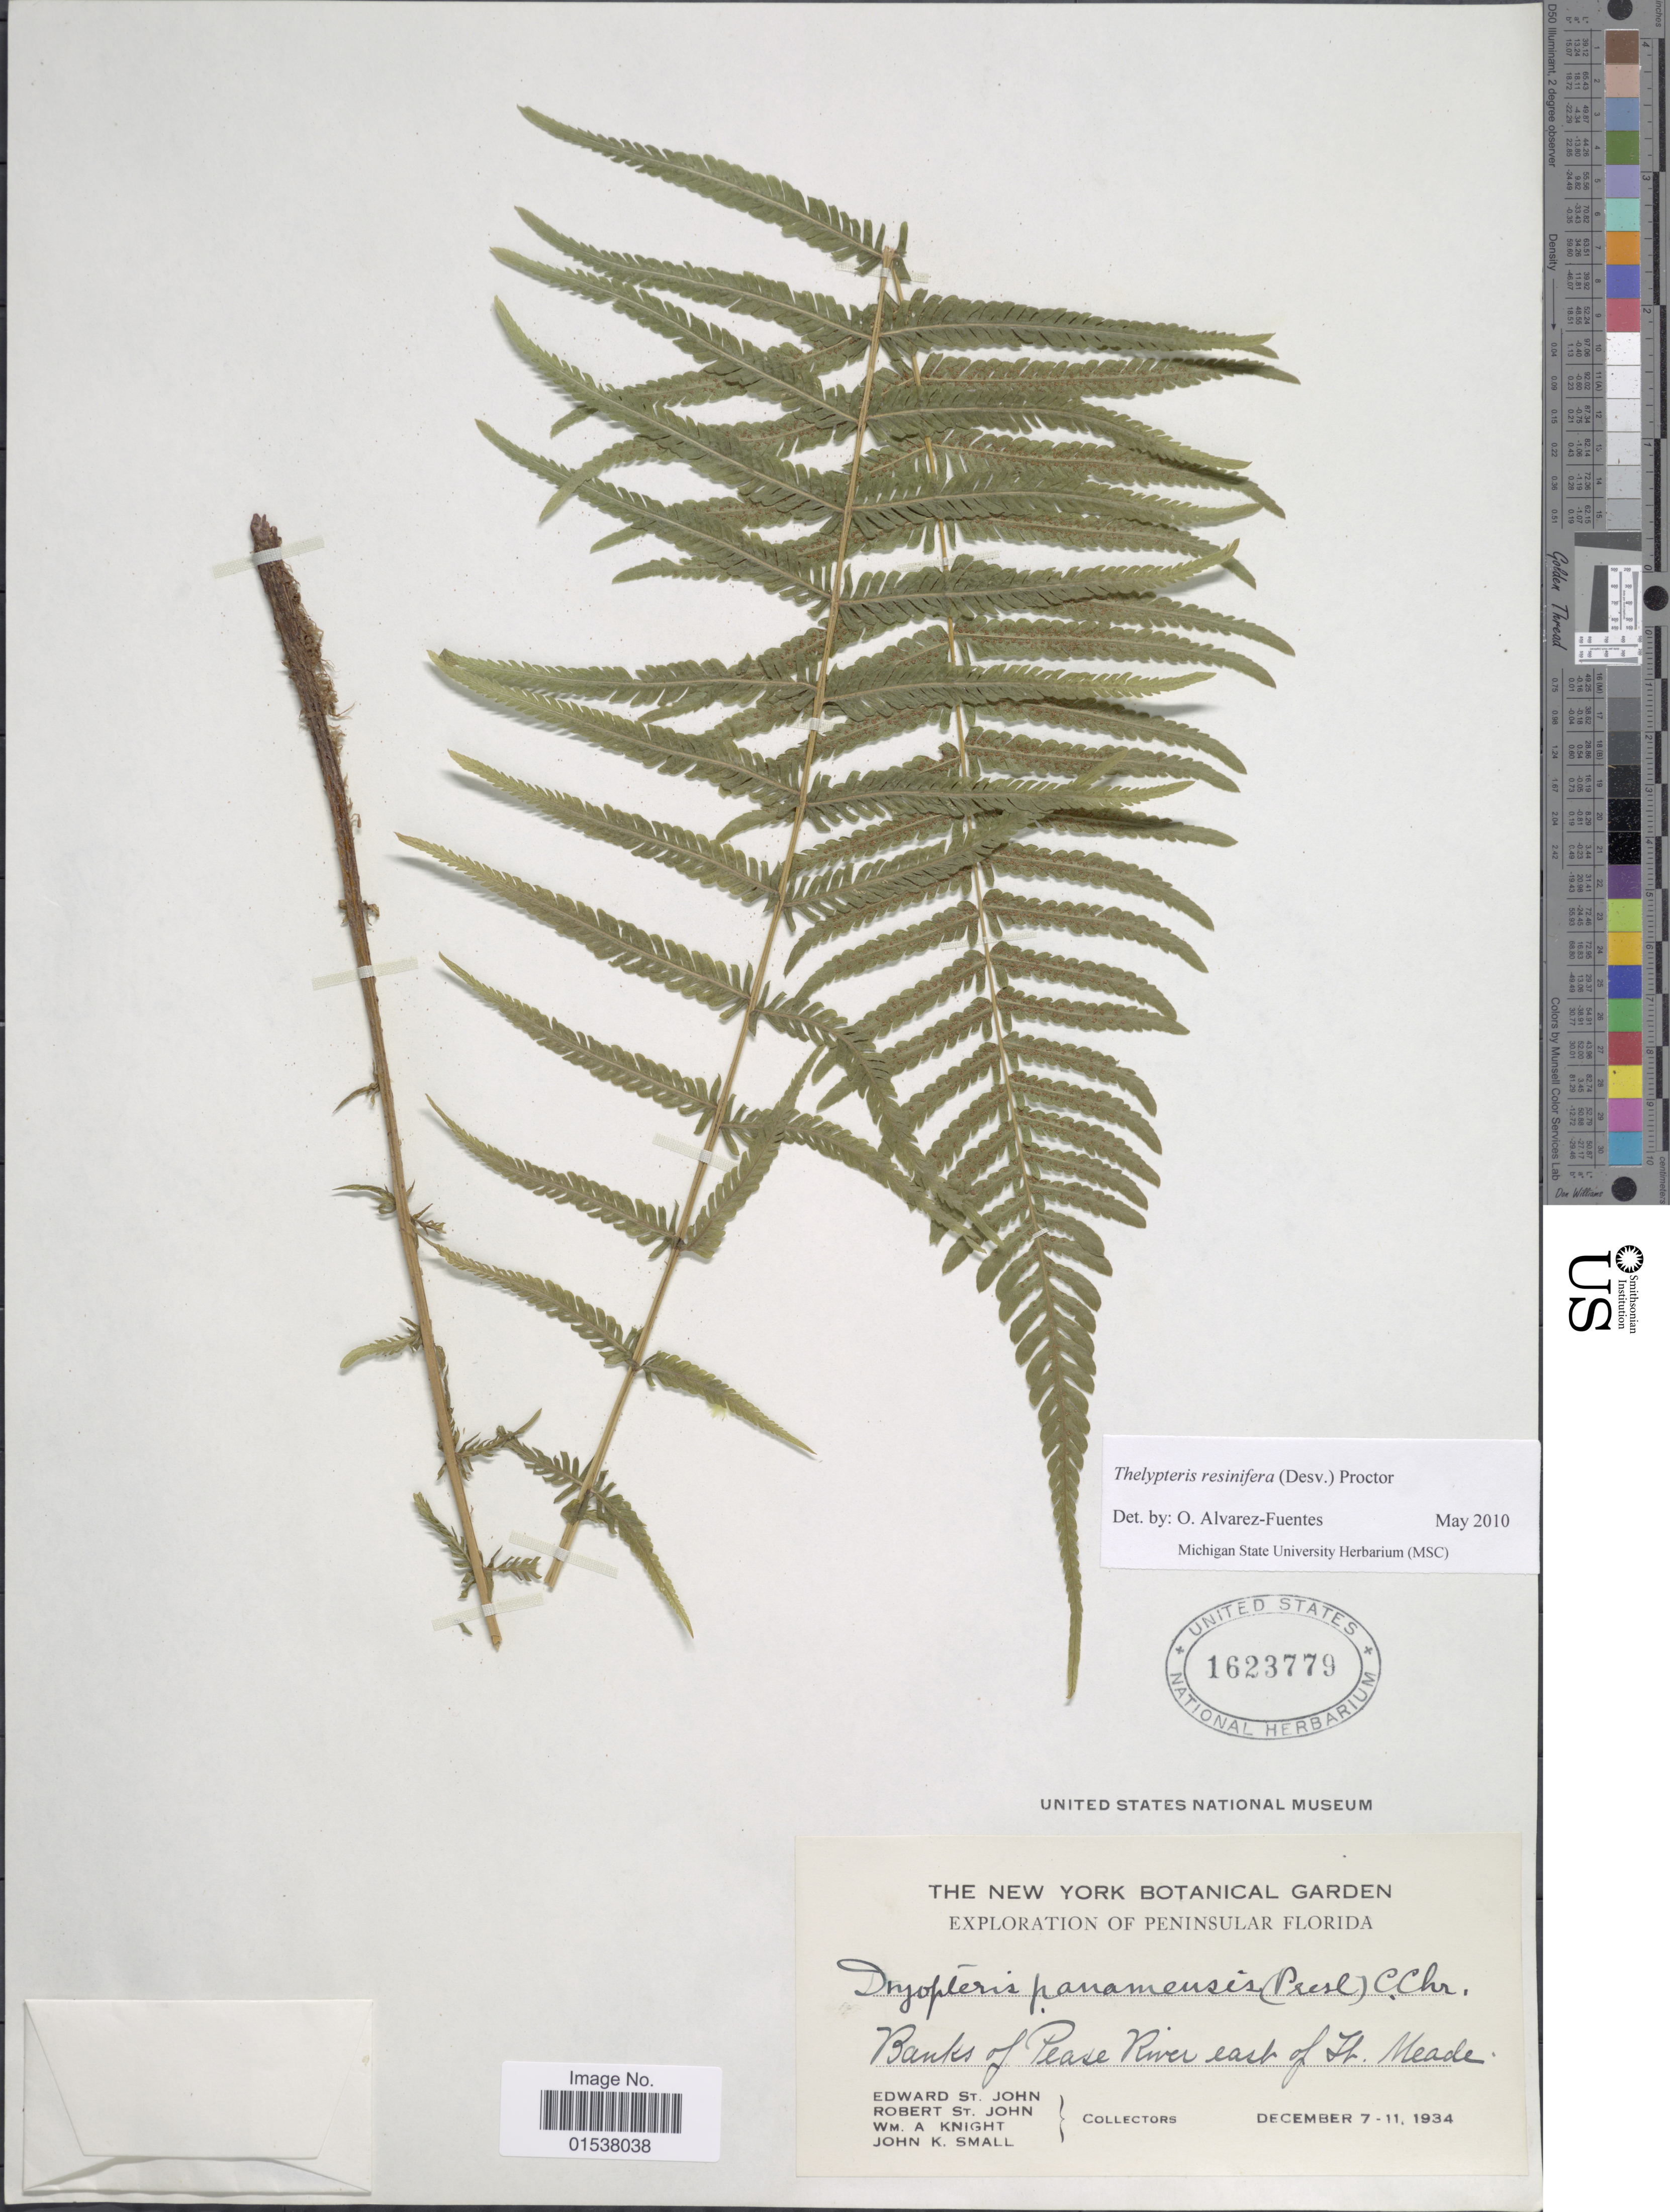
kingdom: Plantae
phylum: Tracheophyta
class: Polypodiopsida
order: Polypodiales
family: Thelypteridaceae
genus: Amauropelta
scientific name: Amauropelta resinifera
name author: (Desv.) Pic. Serm.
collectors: E. P. St. John, R. P. St. John, W. Knight & J. K. Small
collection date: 1934-12-07/1934-12-11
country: United States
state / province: Florida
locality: Peninsular Florida, banks of Pease River, east of Ft. Meade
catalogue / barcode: US 1623779